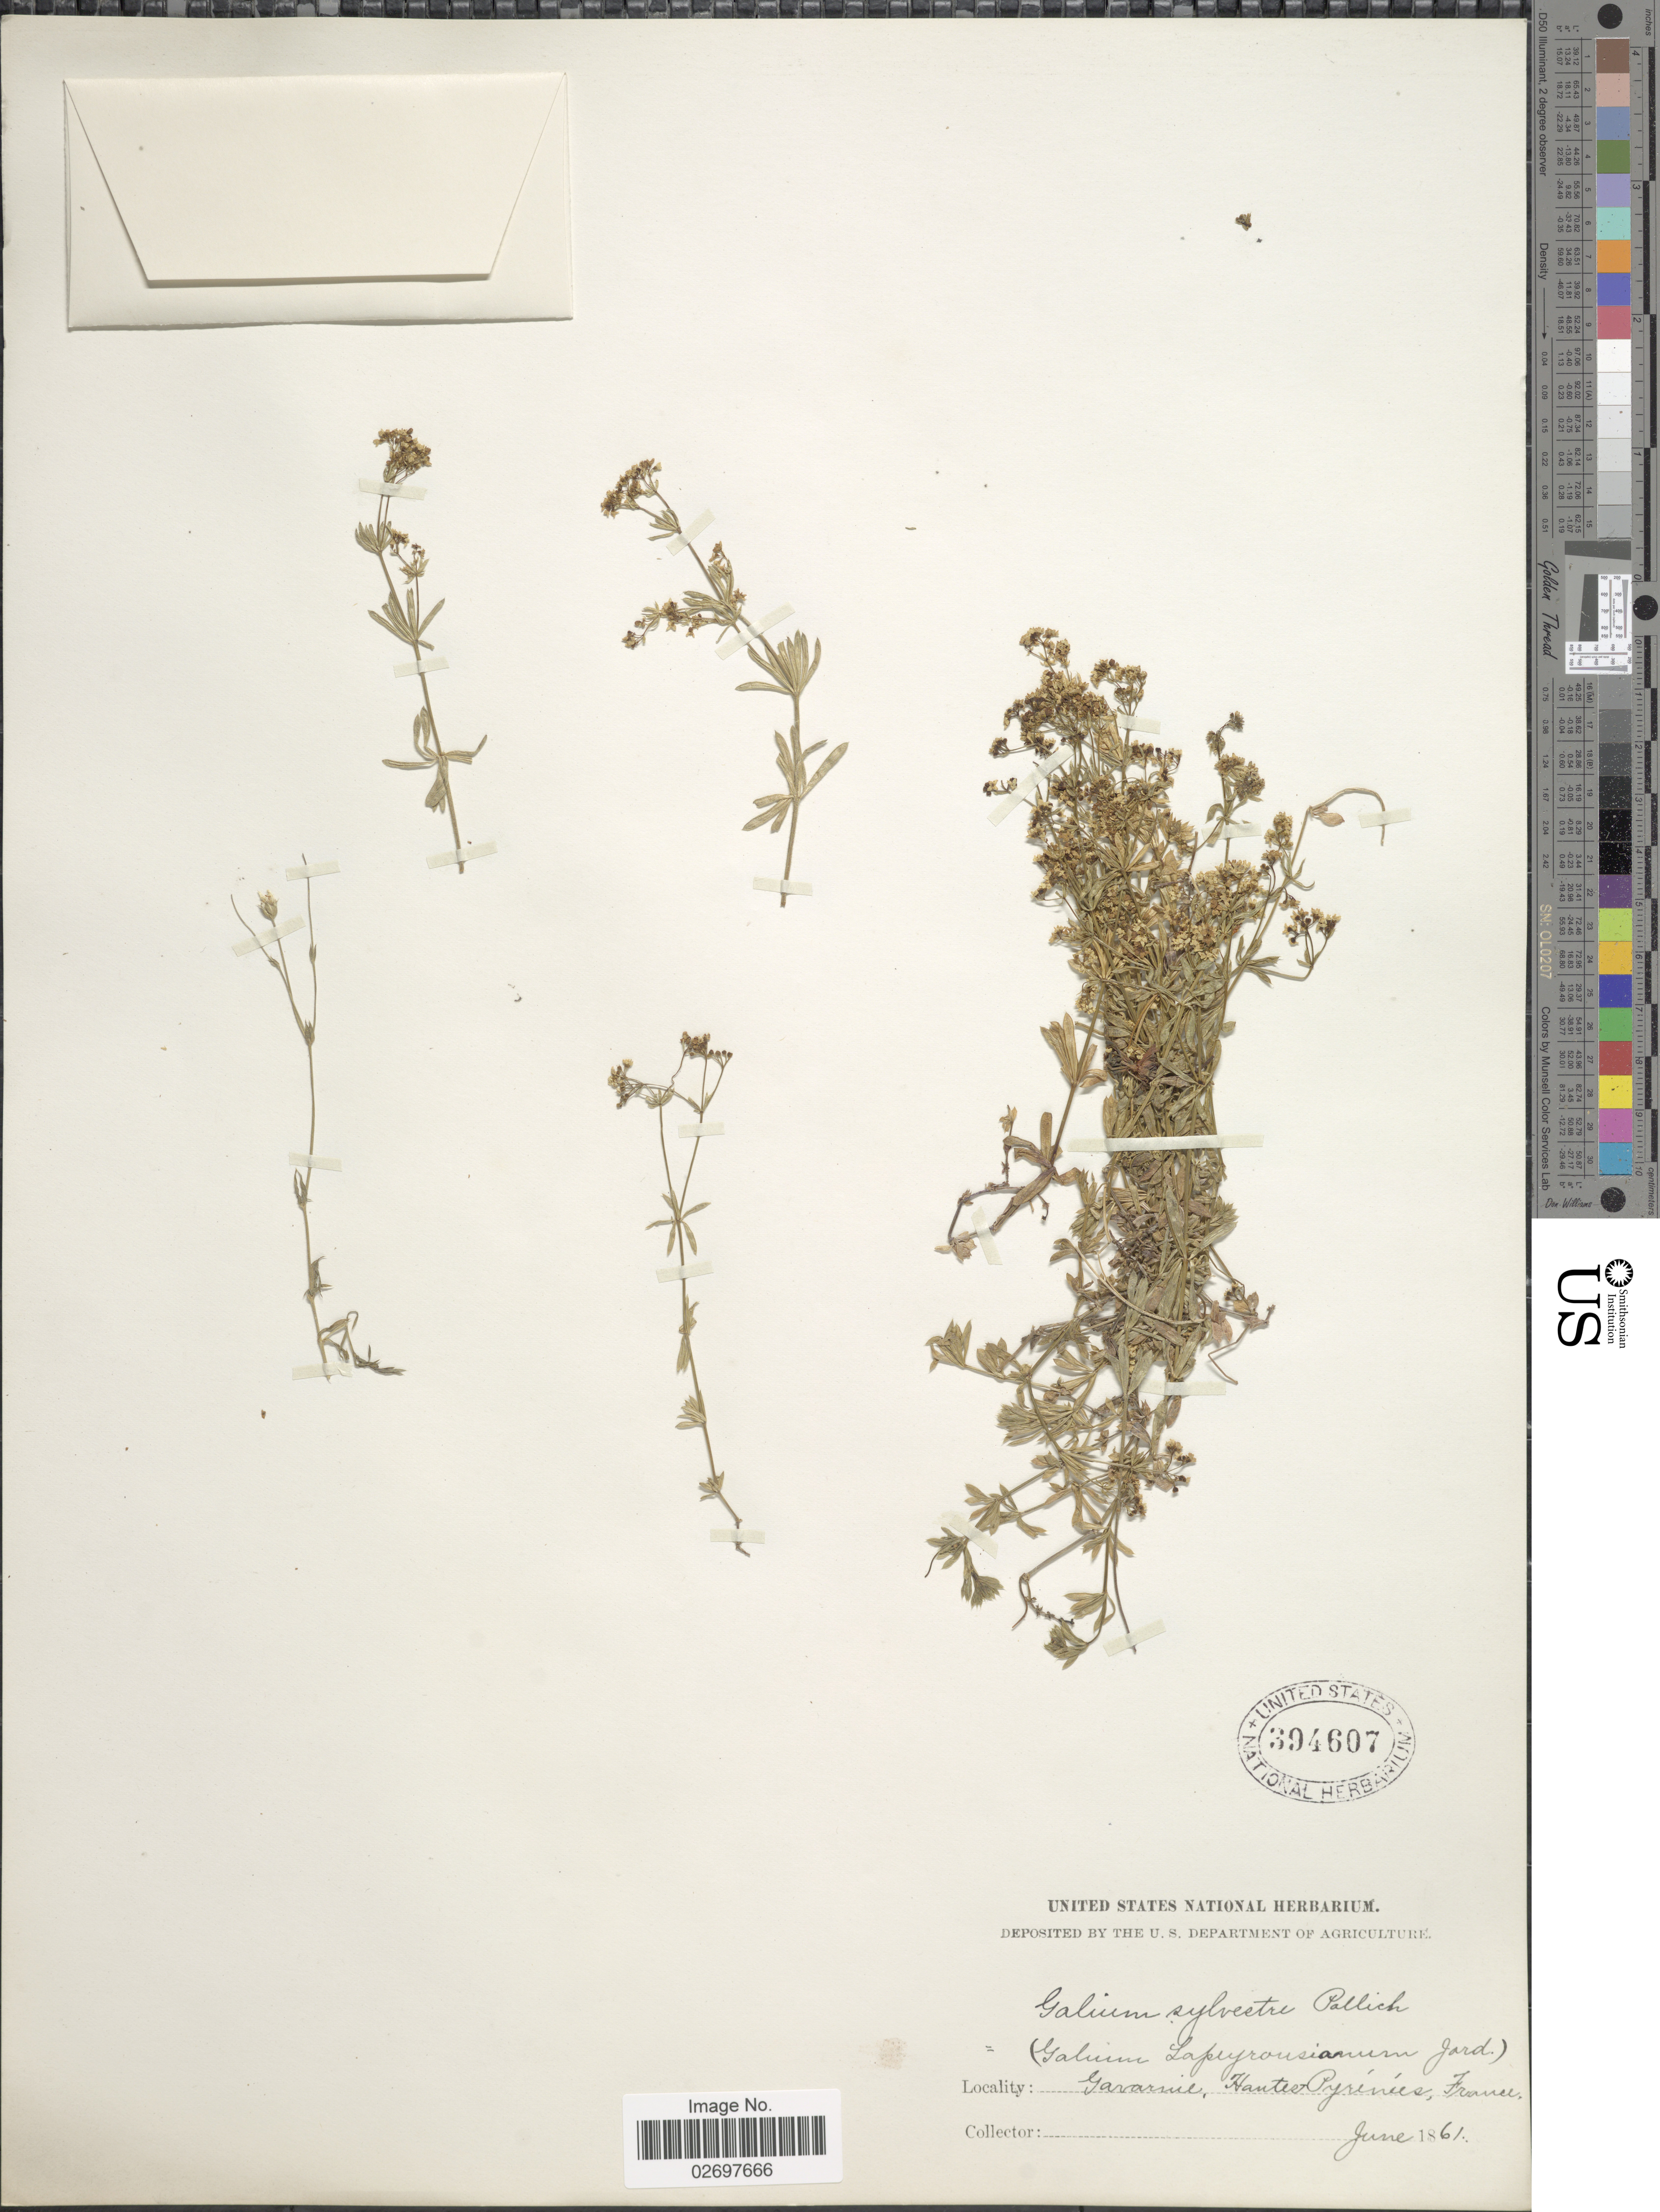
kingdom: Plantae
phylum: Tracheophyta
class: Magnoliopsida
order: Gentianales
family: Rubiaceae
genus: Galium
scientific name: Galium sylvestre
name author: Scop.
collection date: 1861-06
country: France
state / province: Occitanie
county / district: Hautes-Pyrénées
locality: Gavarnie, Hanter, Pyrenees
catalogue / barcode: US 394607